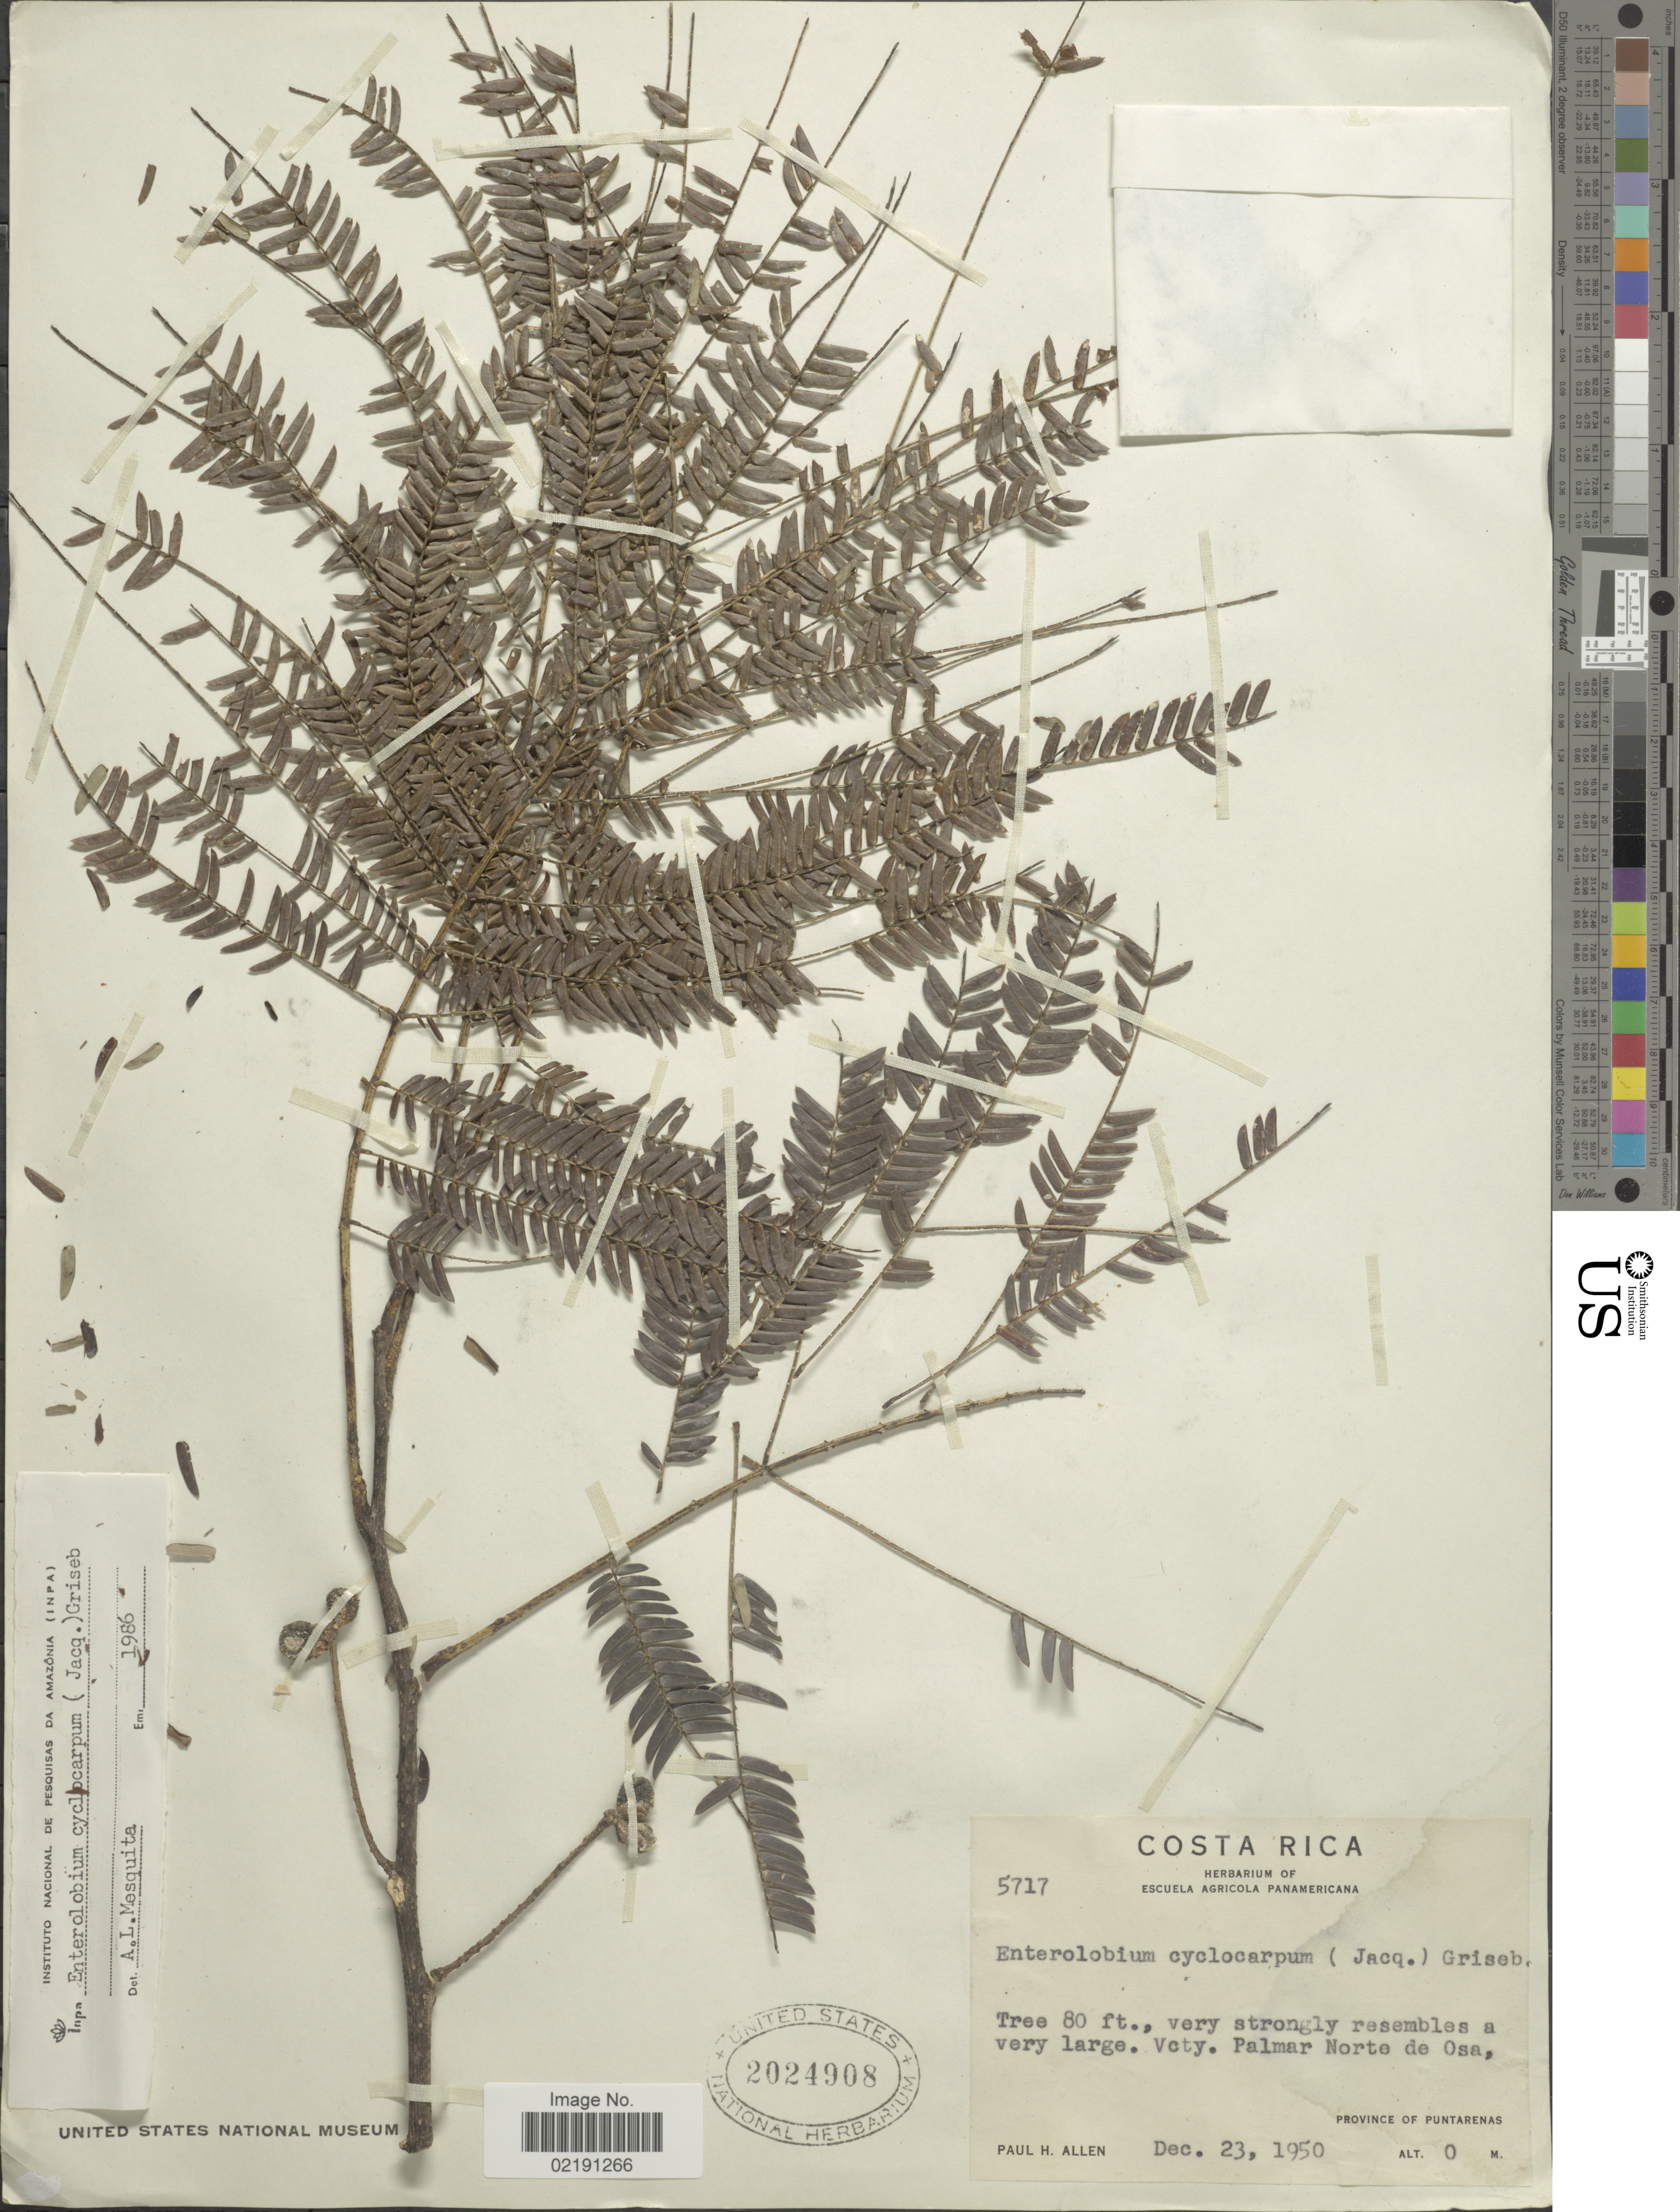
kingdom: Plantae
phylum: Tracheophyta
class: Magnoliopsida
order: Fabales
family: Fabaceae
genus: Enterolobium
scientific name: Enterolobium cyclocarpum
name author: (Jacq.) Griseb.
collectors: P. H. Allen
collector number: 5717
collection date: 1950-12-23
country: Costa Rica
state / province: Puntarenas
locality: Vcty. Palmar Norte de Osa, Province of Puntarenas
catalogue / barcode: US 2024908